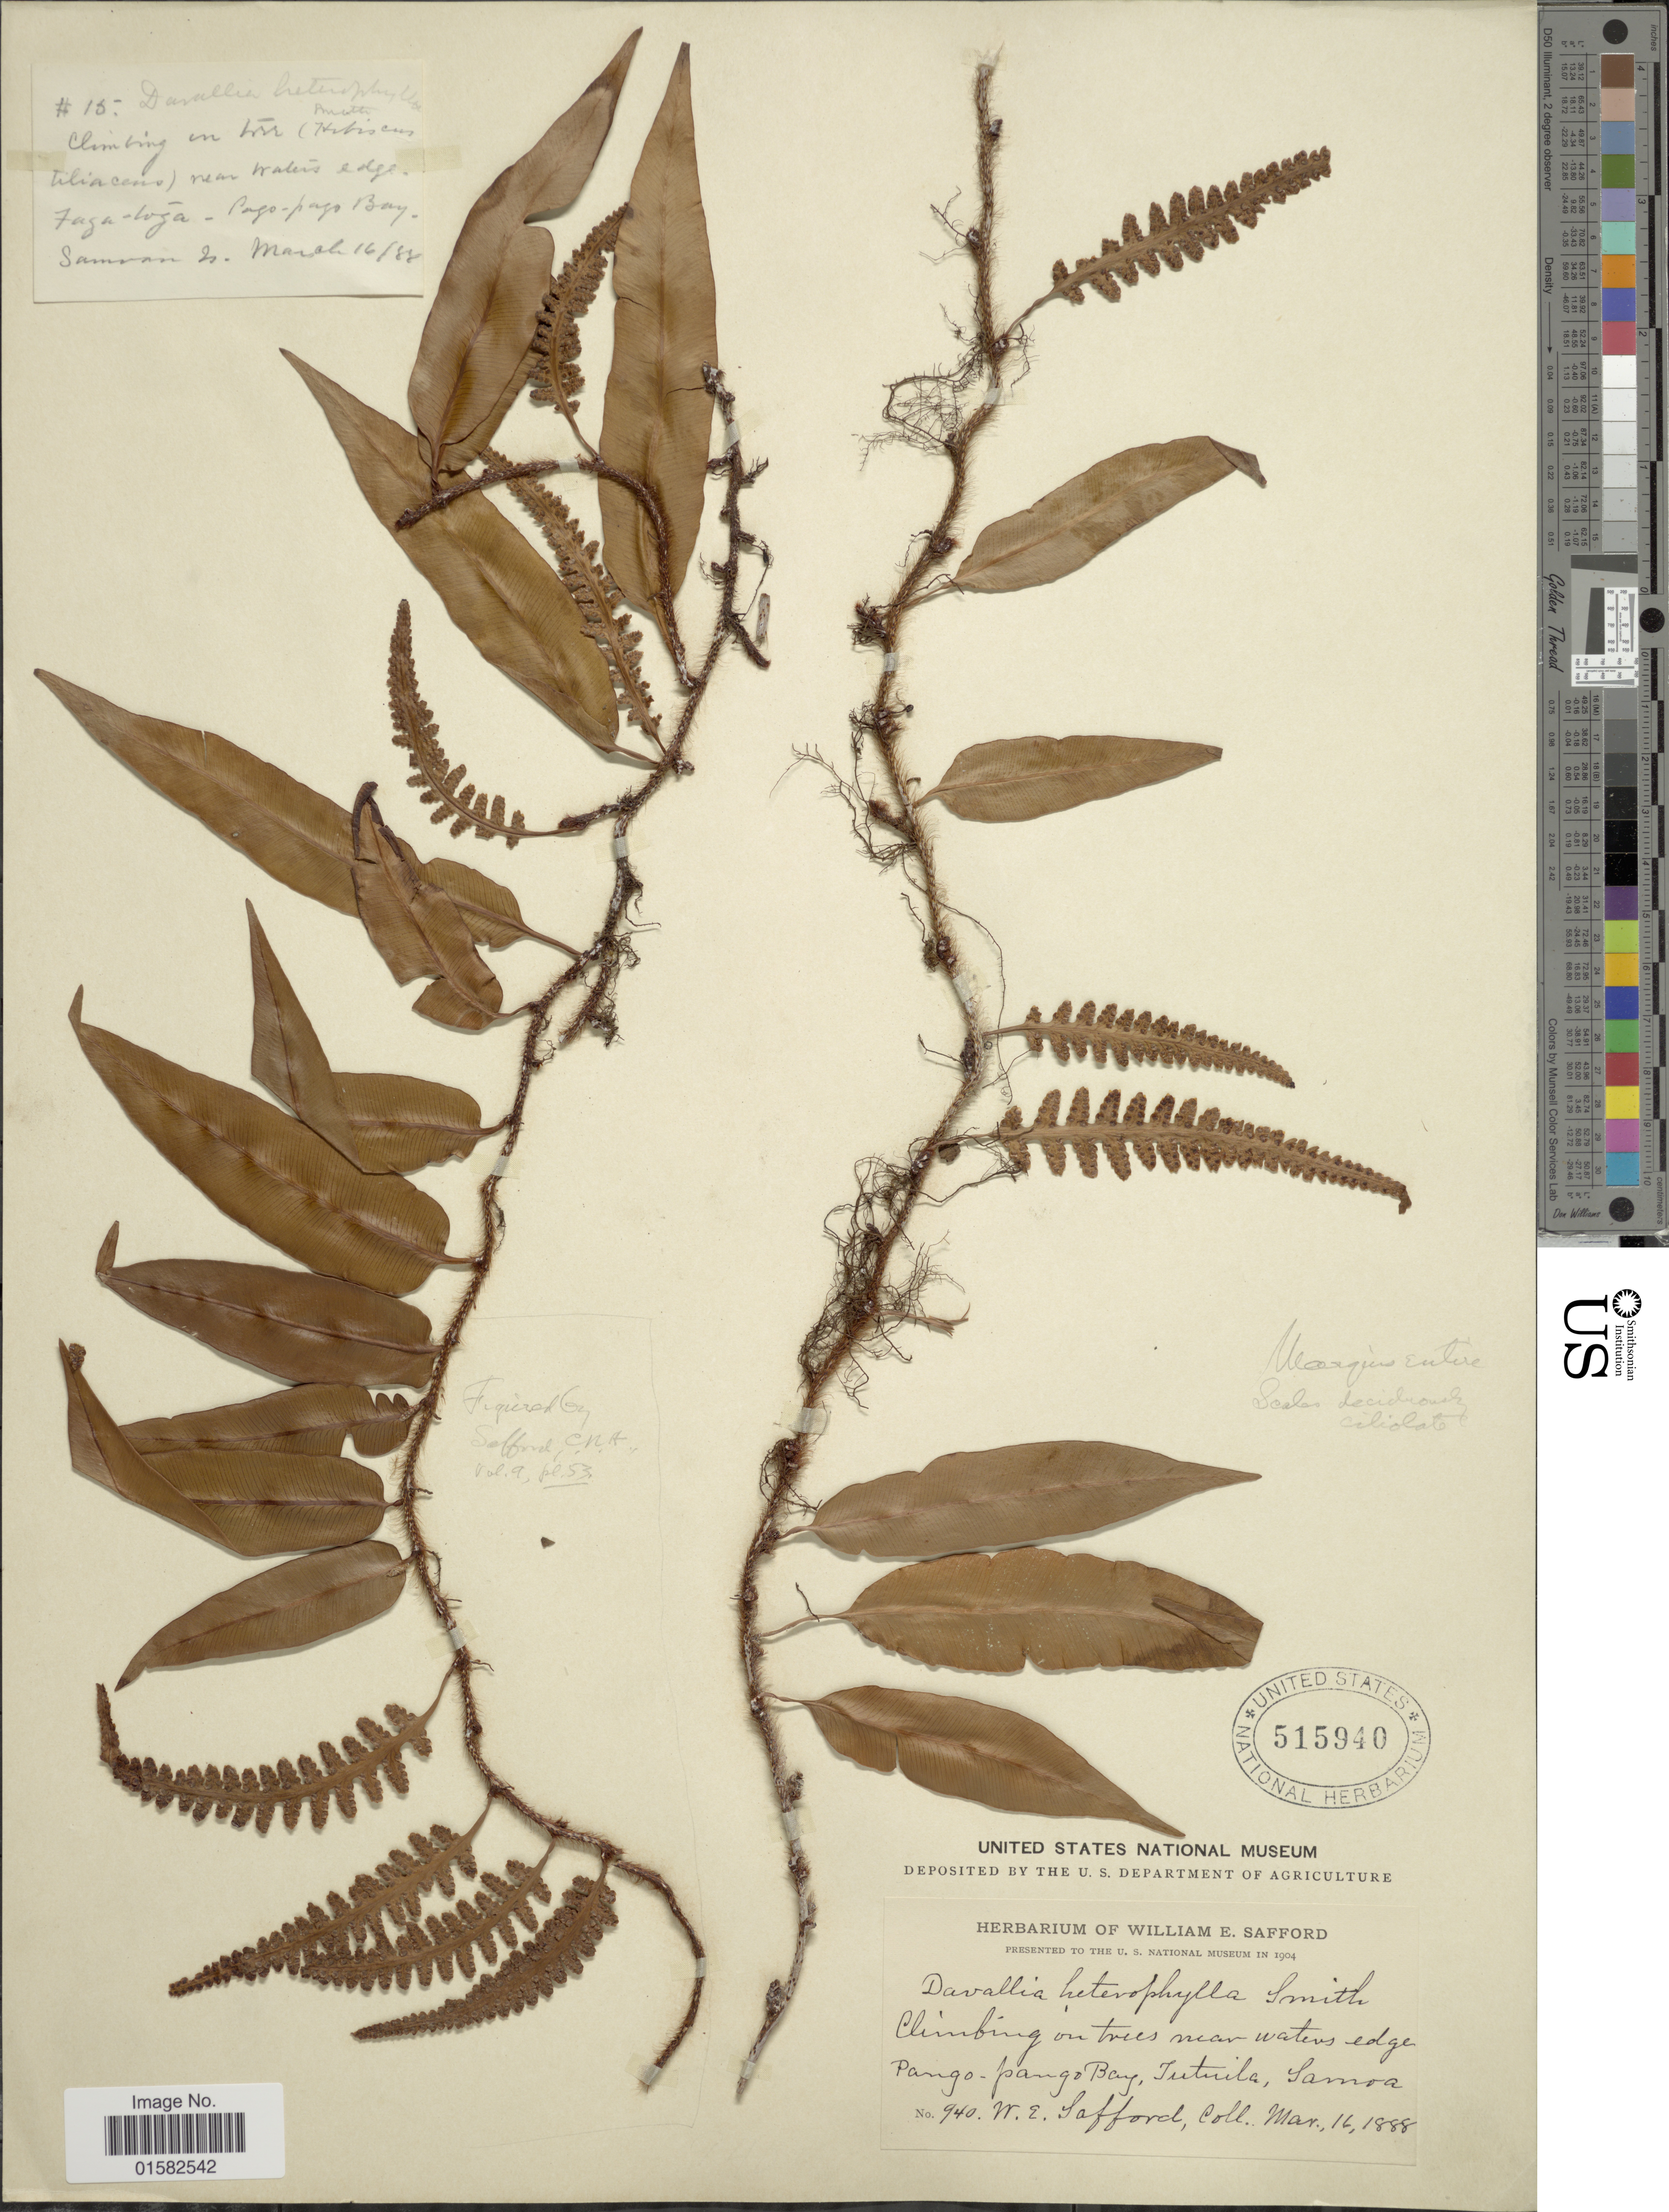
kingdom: Plantae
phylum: Tracheophyta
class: Polypodiopsida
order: Polypodiales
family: Davalliaceae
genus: Humata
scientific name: Humata heterophylla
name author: (Sm.) Desv.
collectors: W. E. Safford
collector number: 940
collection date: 1888-03-16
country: American Samoa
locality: Climbing on trees near Waters edge Pango-Pango bay, Tutuila Samoa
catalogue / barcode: US 515940